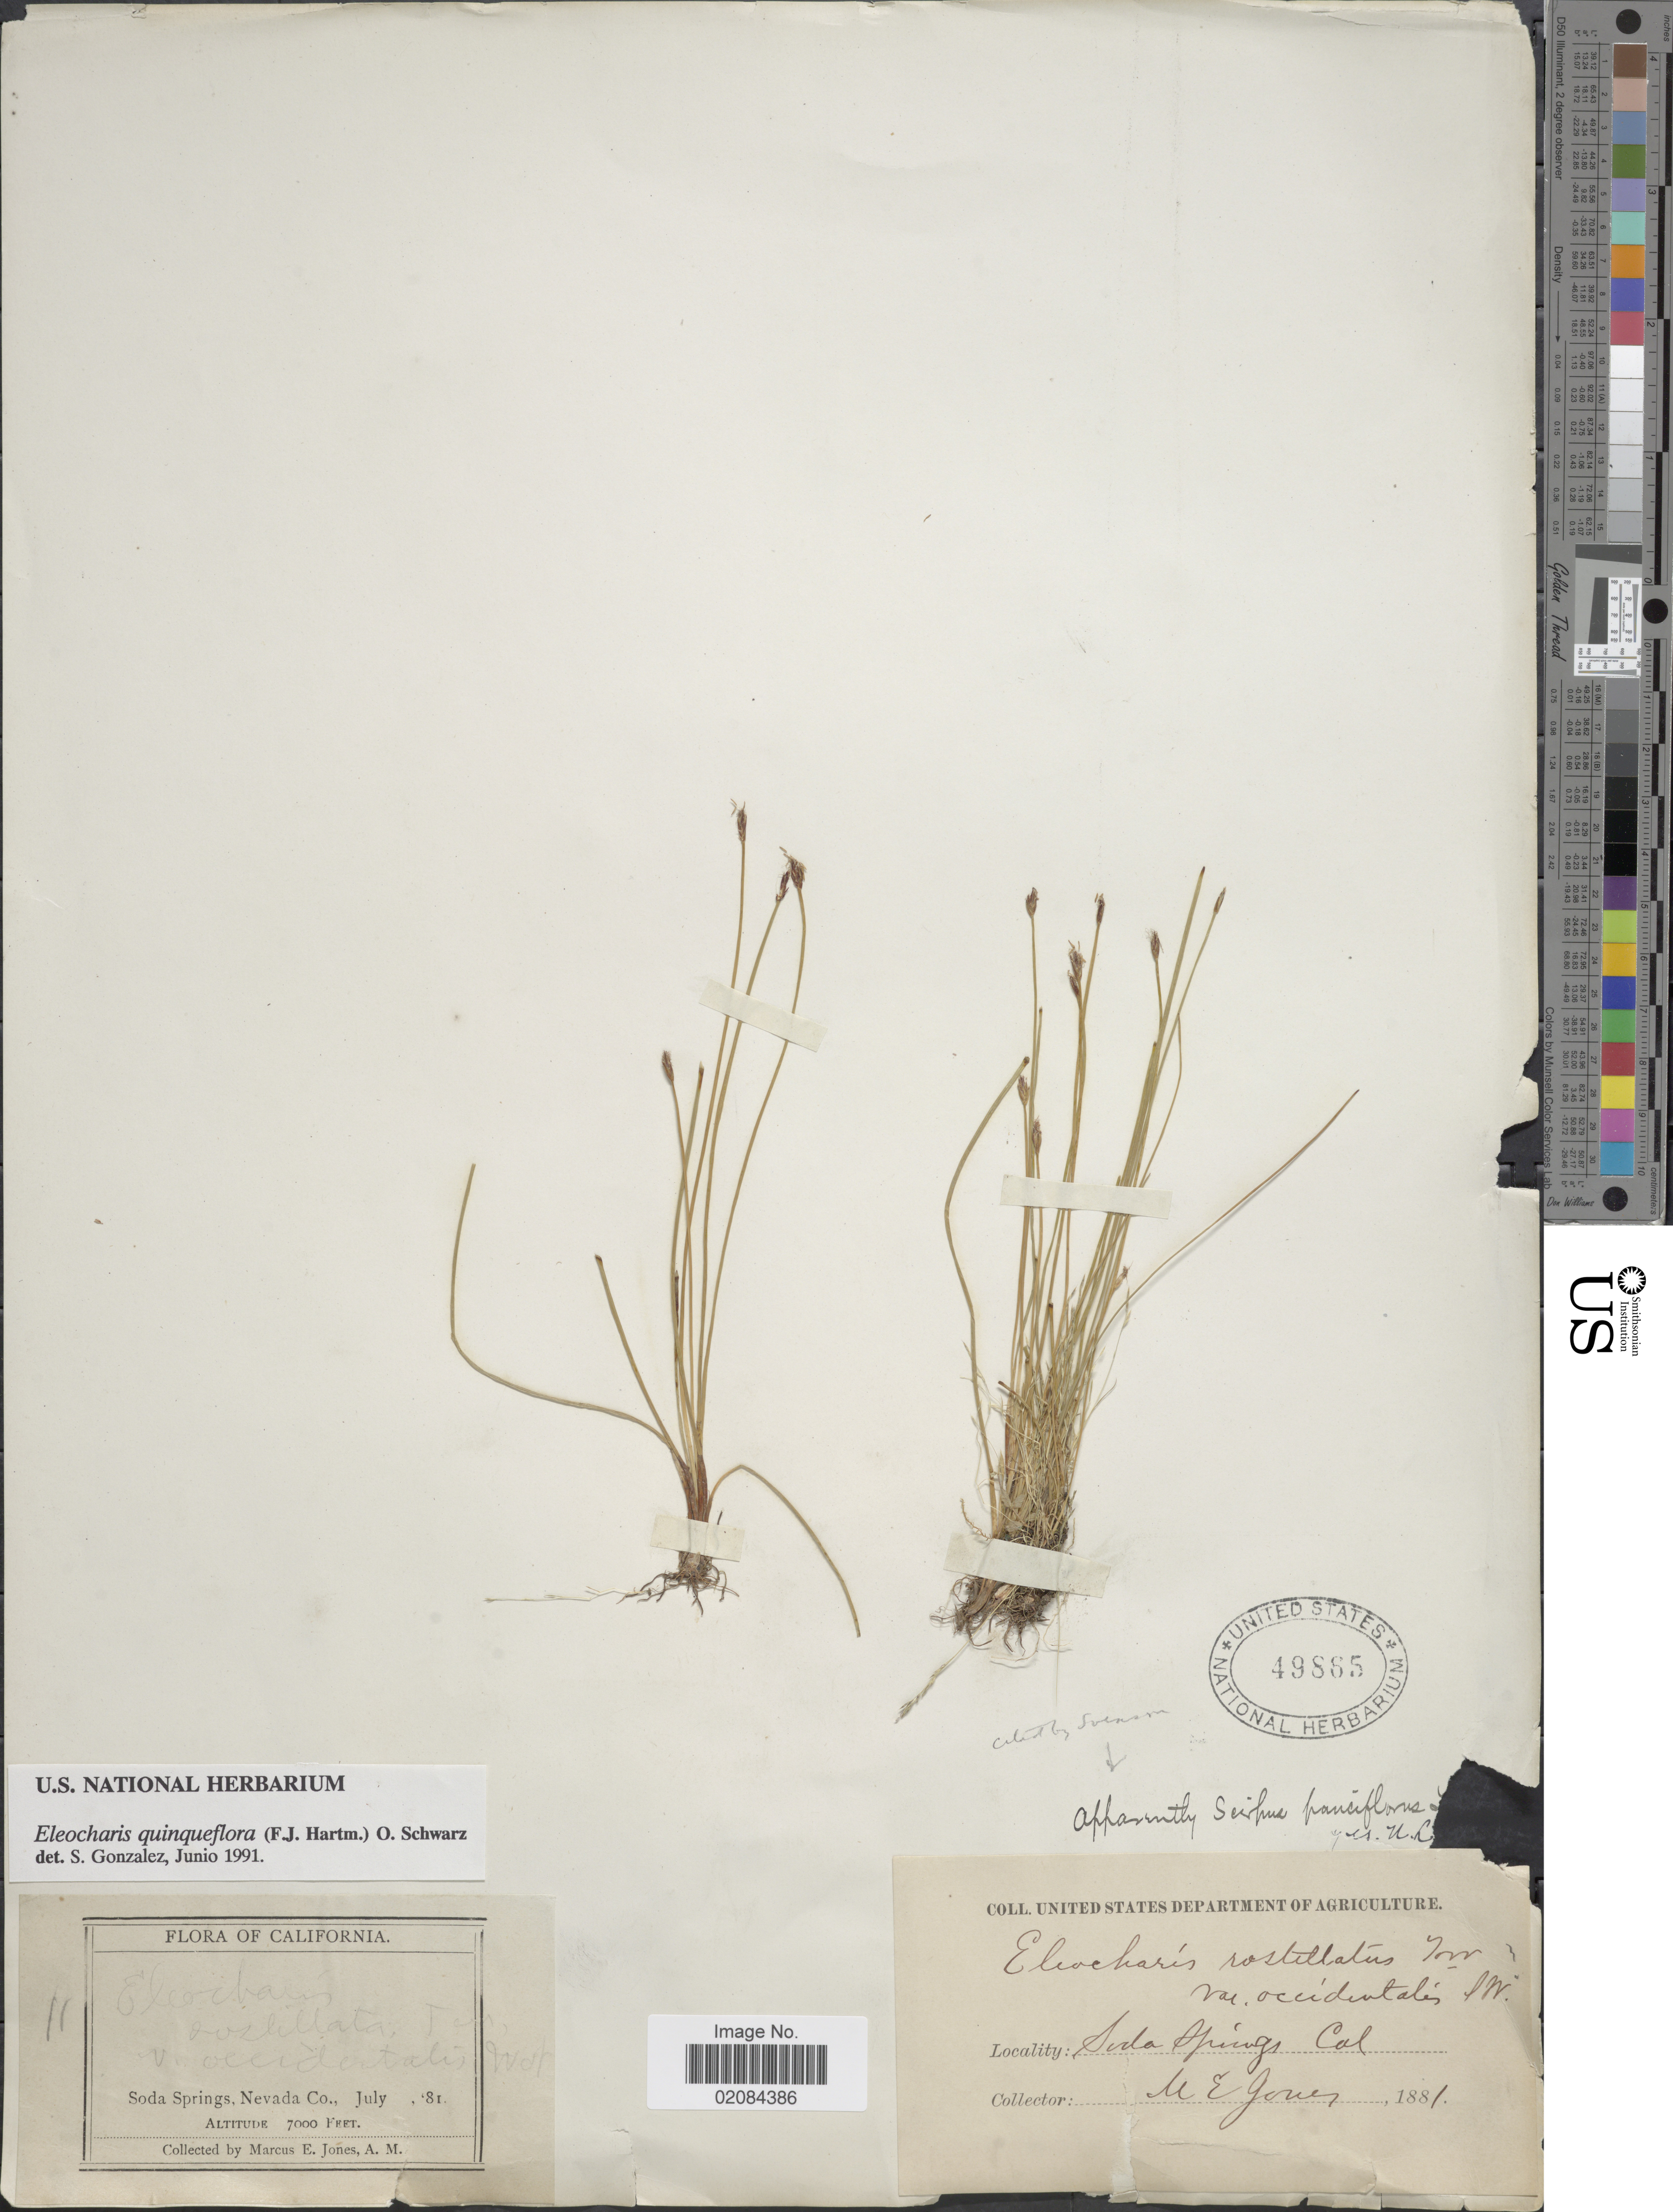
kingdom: Plantae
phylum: Tracheophyta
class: Liliopsida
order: Poales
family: Cyperaceae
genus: Eleocharis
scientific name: Eleocharis quinqueflora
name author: (Hartmann) O. Schwarz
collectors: M. E. Jones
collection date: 1881-07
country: United States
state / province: California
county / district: Nevada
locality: Soda Springs, Nevada Co.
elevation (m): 2134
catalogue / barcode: US 49865